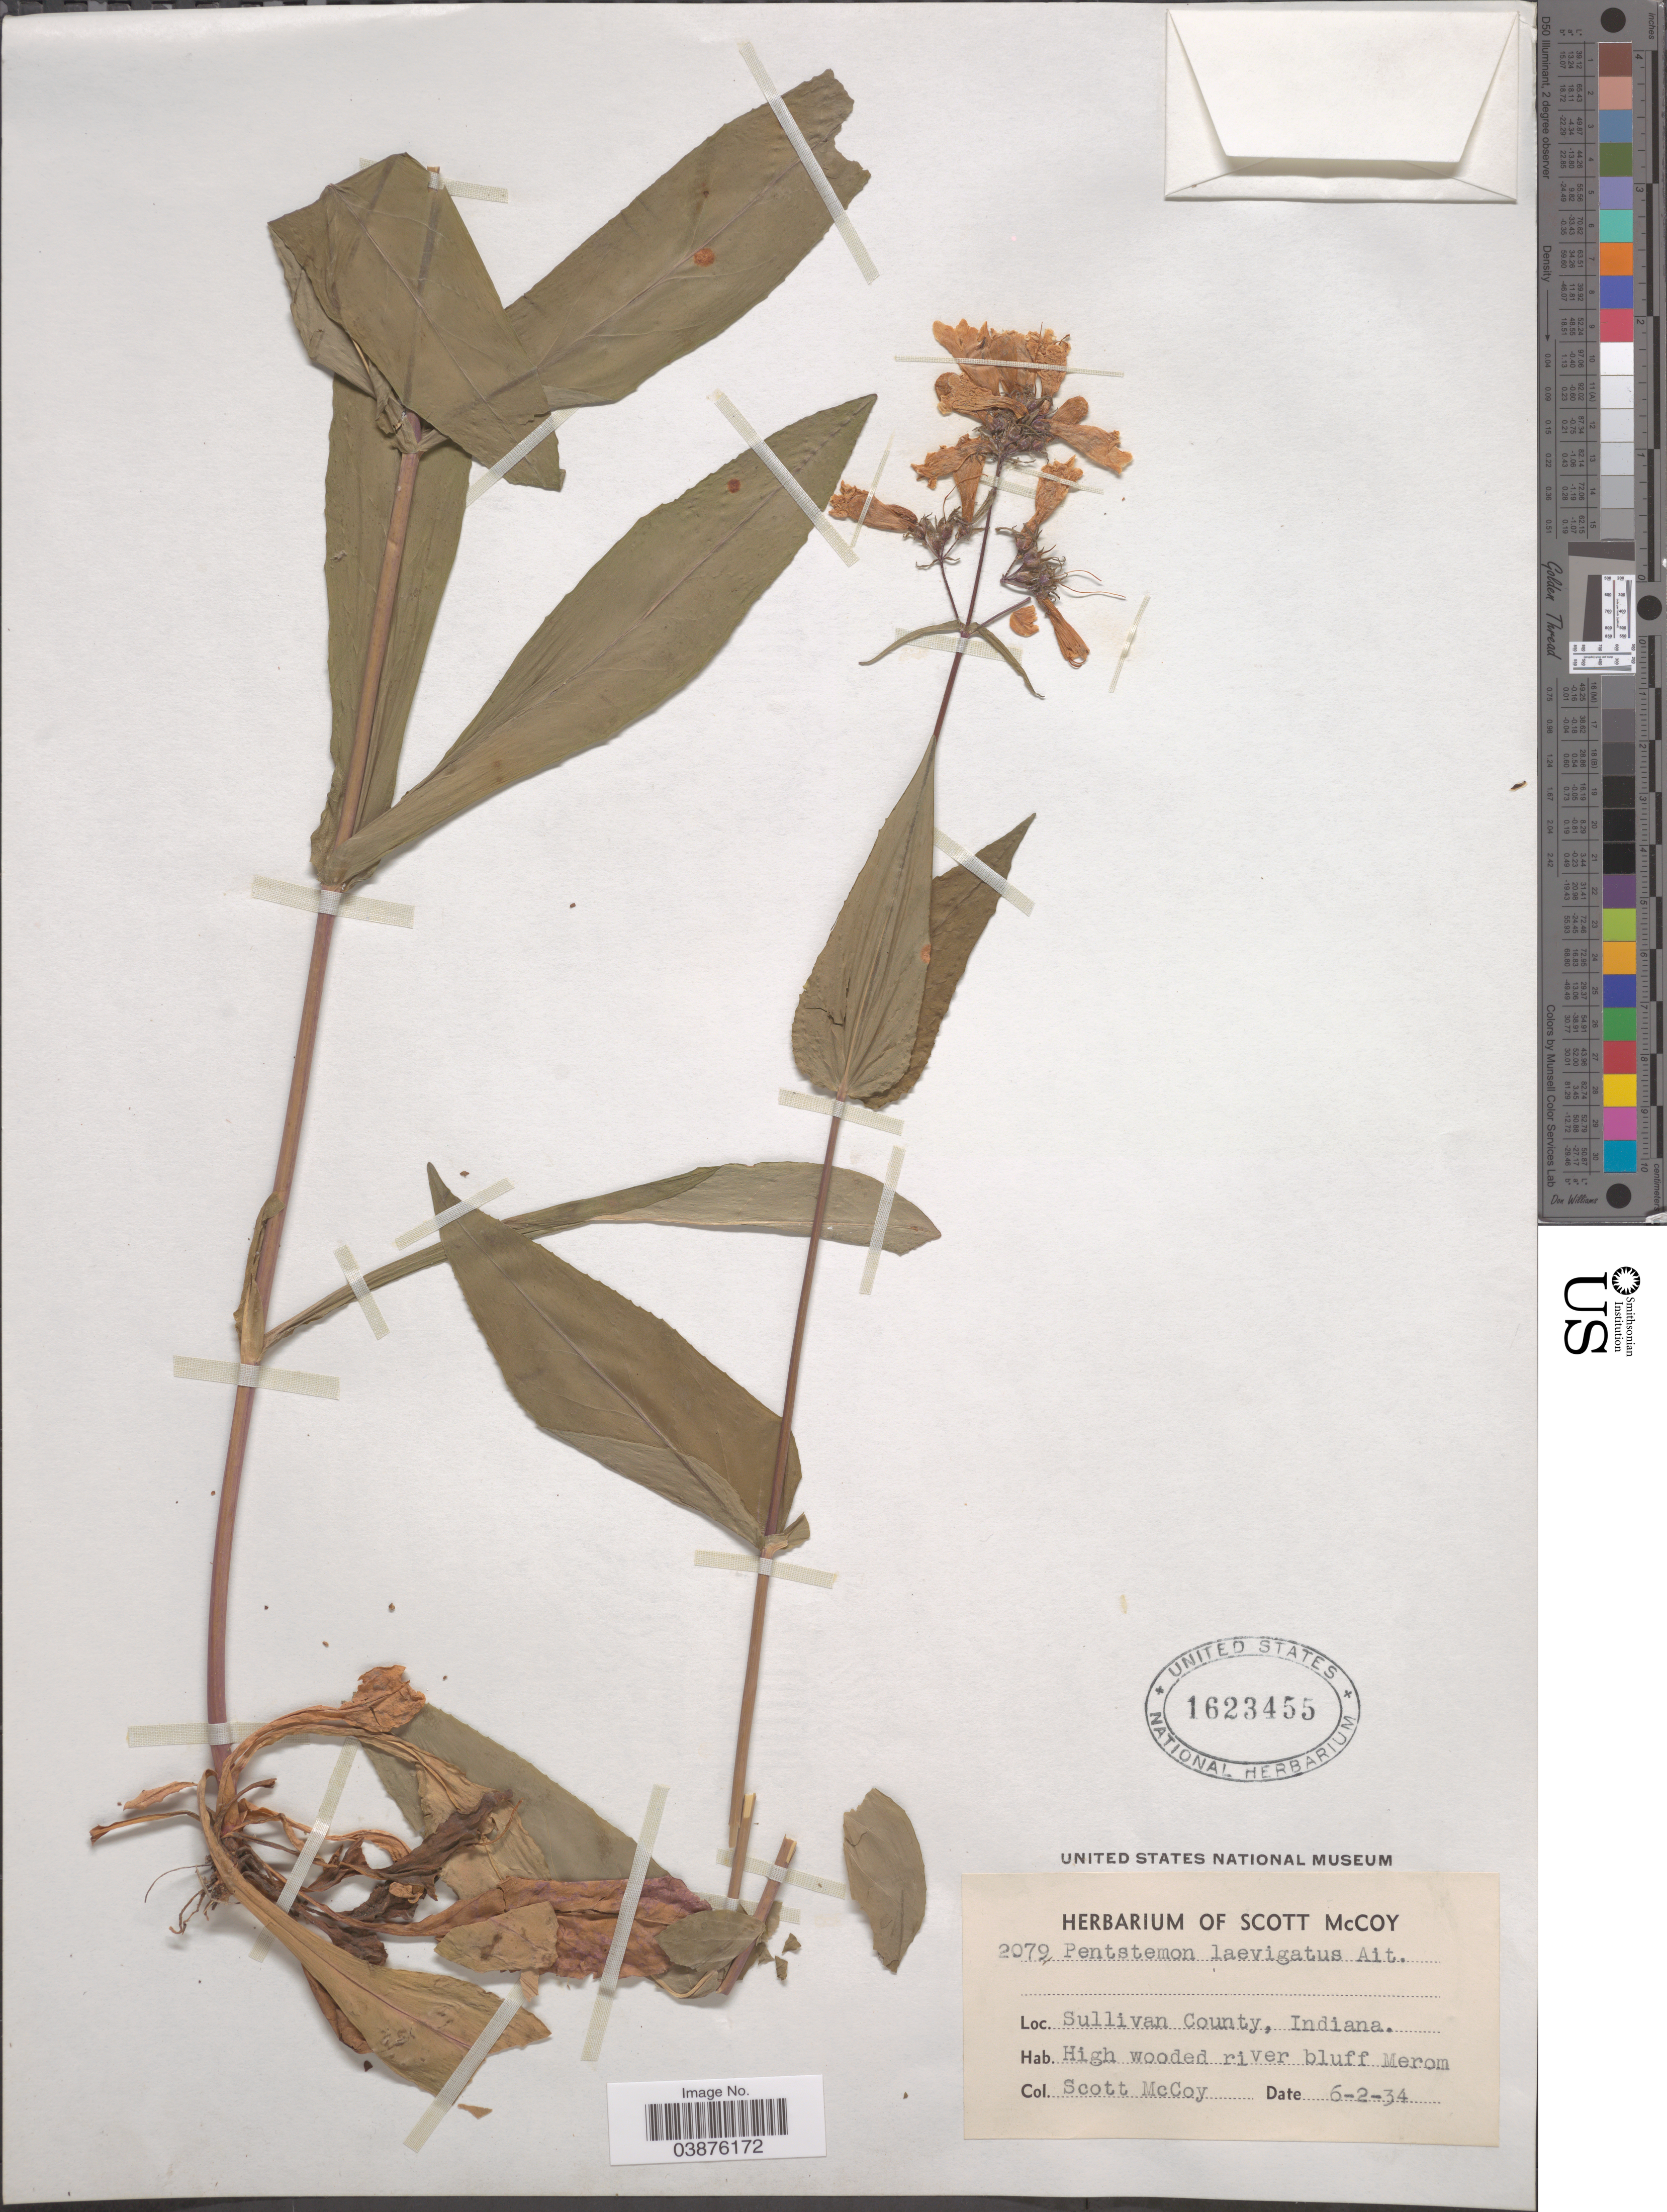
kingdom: Plantae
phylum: Tracheophyta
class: Magnoliopsida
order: Lamiales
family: Plantaginaceae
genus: Penstemon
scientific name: Penstemon laevigatus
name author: Aiton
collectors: S. McCoy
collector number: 2079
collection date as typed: Transcribed d/m/y: 2/6/34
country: United States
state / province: Indiana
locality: Sullivan County, High wooded river bluff Merom.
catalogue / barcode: US 1623455